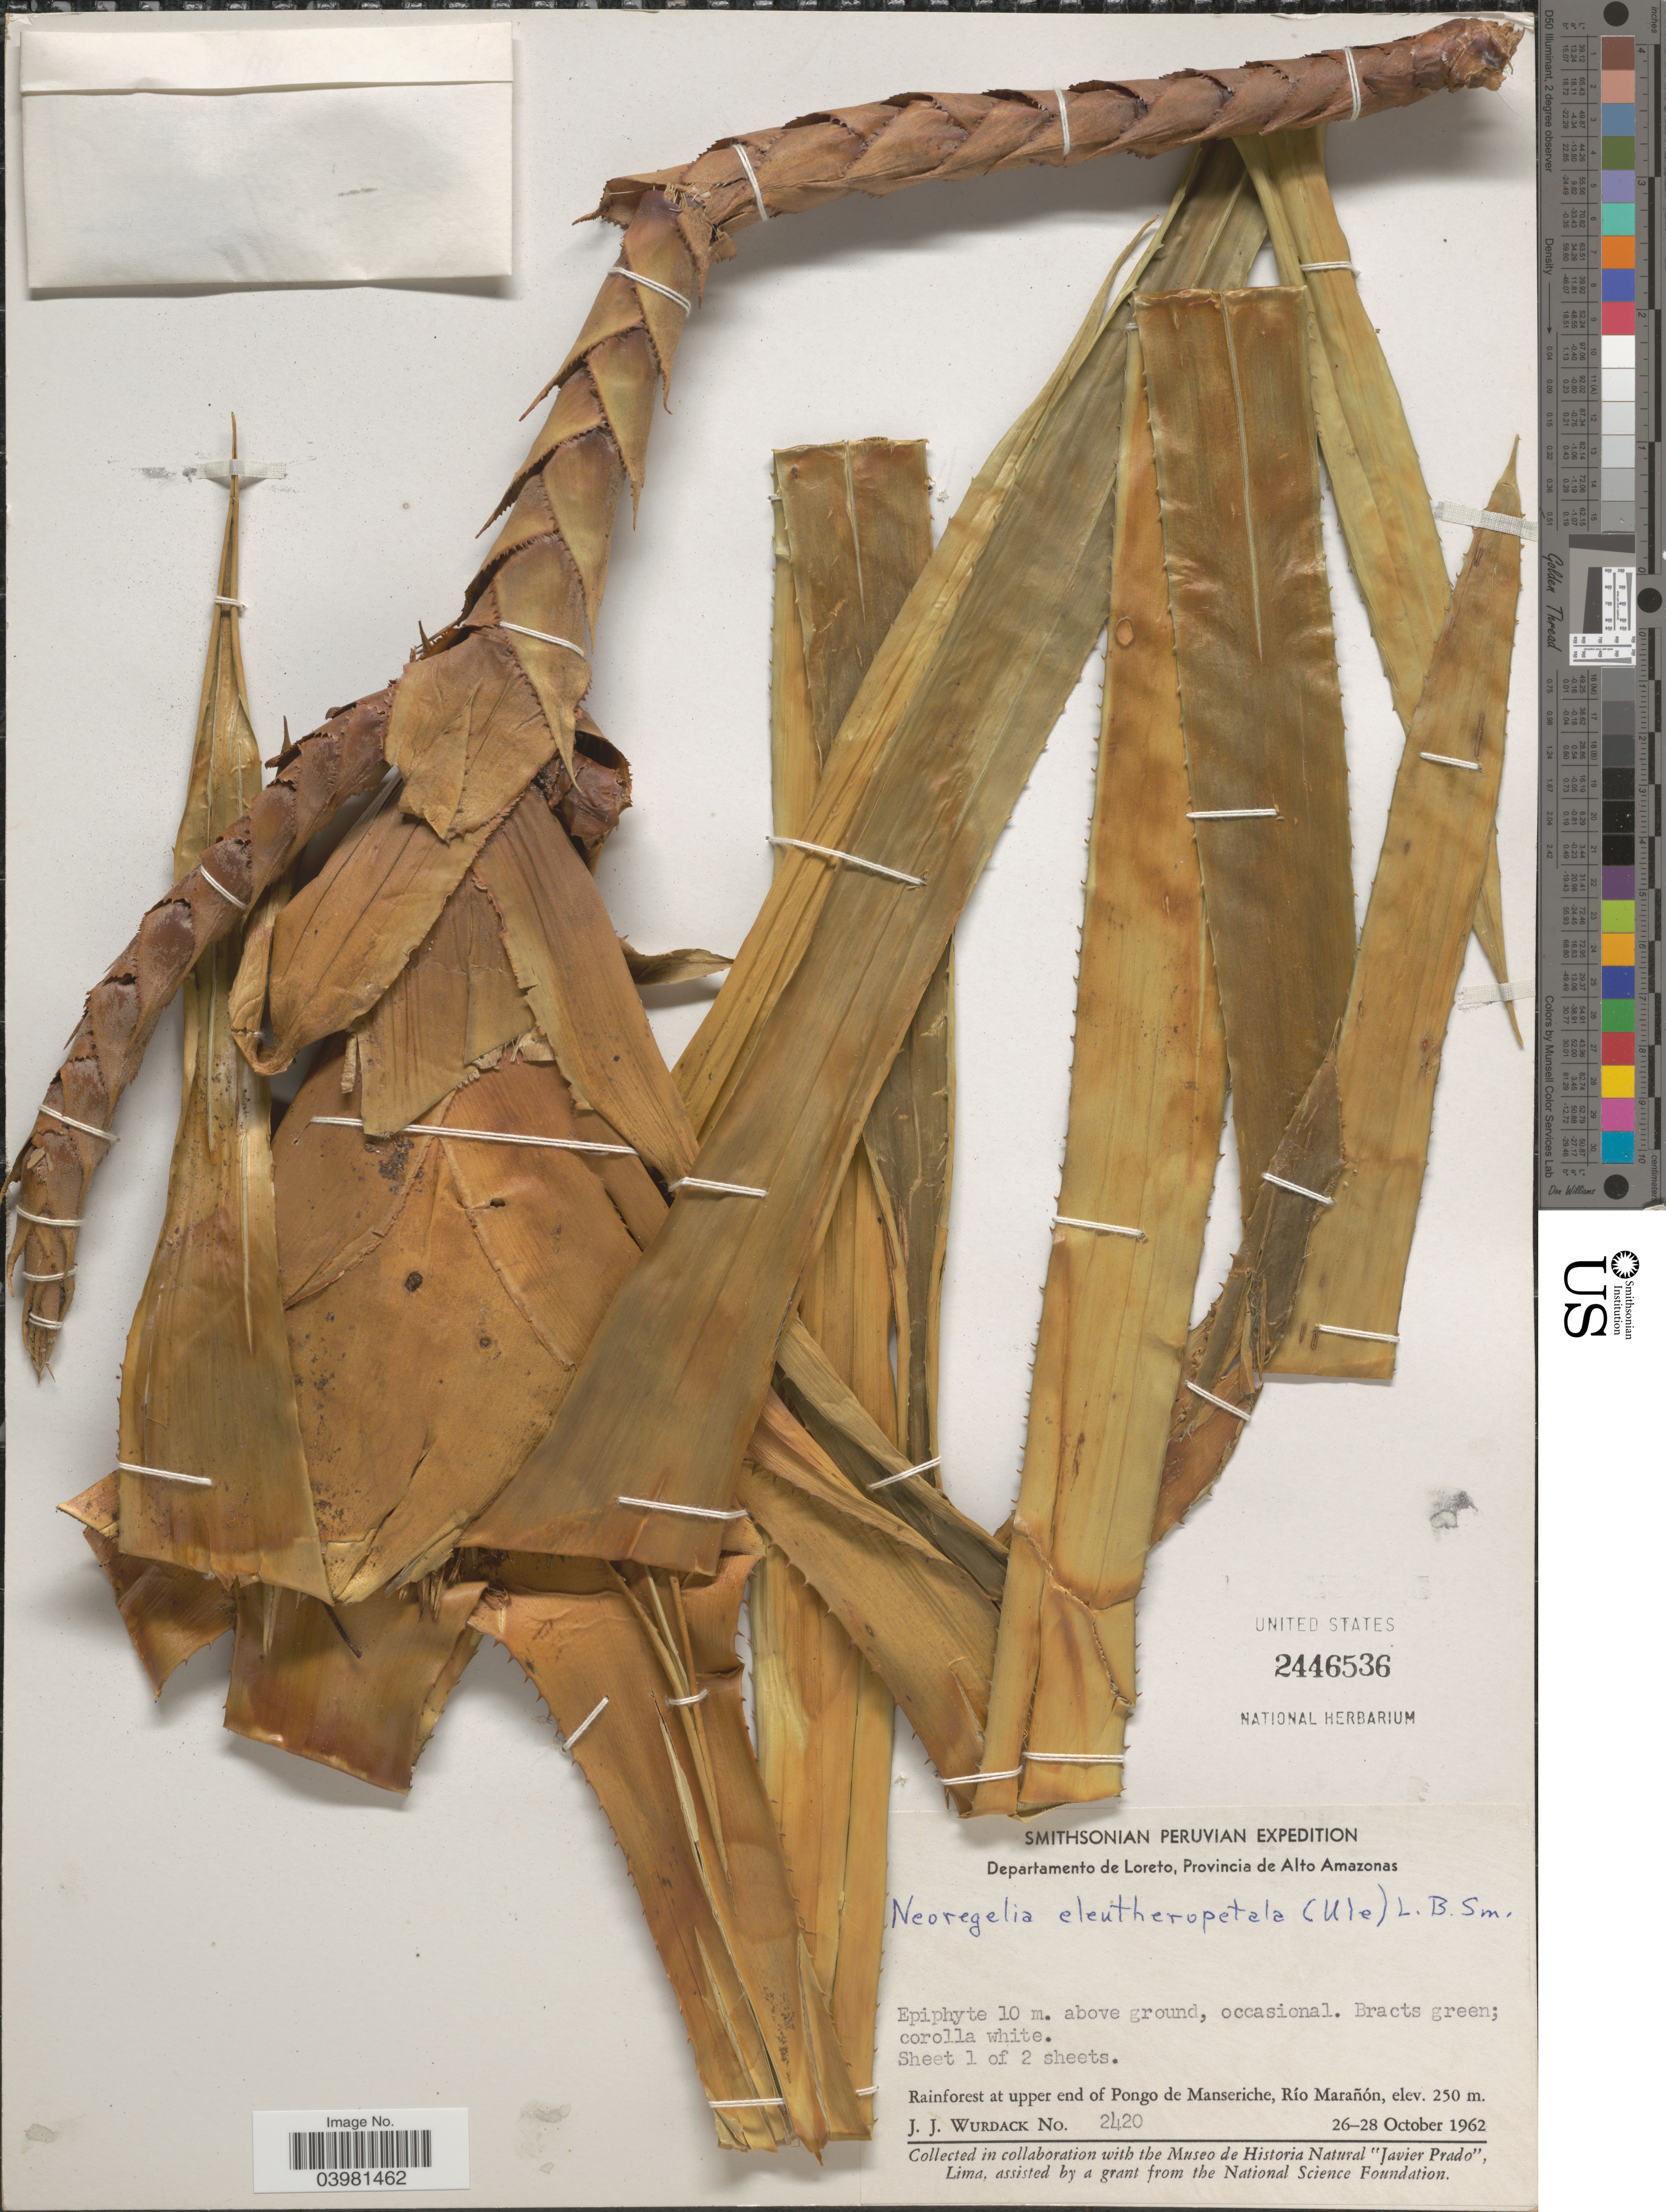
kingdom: Plantae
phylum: Tracheophyta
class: Liliopsida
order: Poales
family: Bromeliaceae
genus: Neoregelia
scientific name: Neoregelia eleutheropetala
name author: (Ule) L.B. Sm.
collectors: J. J. Wurdack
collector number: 2420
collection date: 1962-10-26/1962-10-28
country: Peru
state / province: Loreto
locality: Departamento de Loreto, Provincia de Alto Amazonas. Rainforest at upper end of Pongo de Manseriche, Río Marañón.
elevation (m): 250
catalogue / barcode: US 2446536